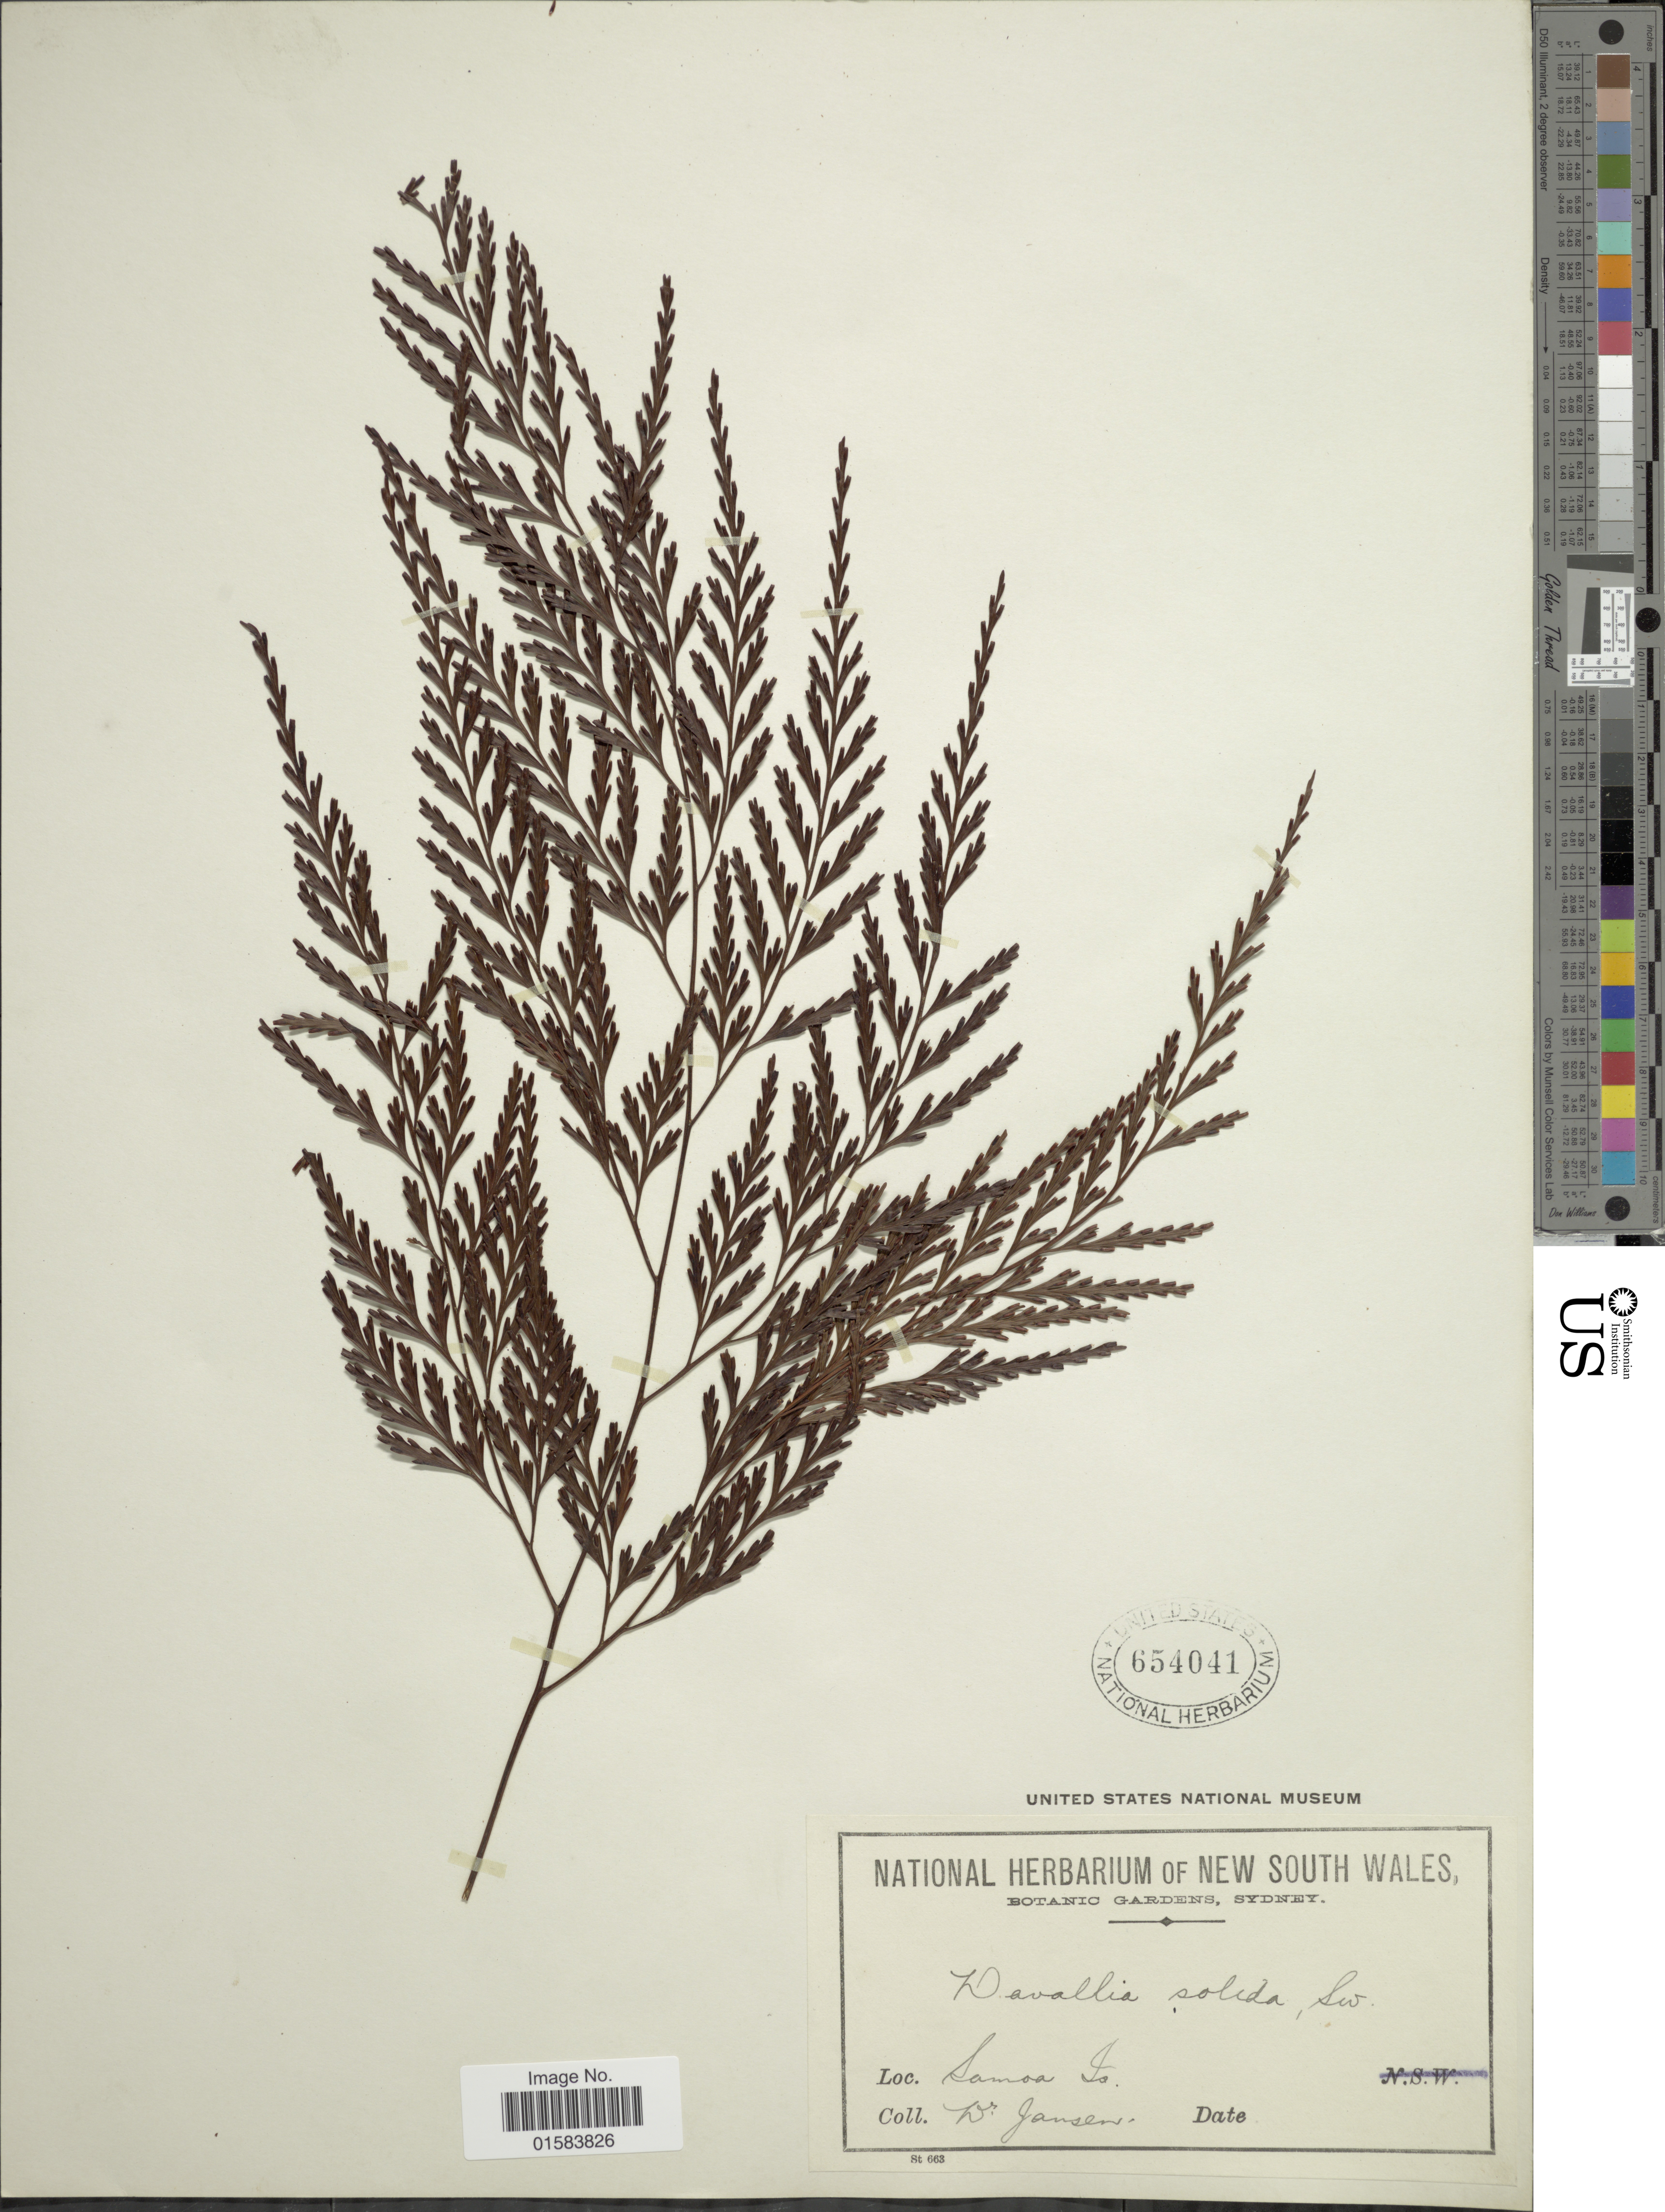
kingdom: Plantae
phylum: Tracheophyta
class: Polypodiopsida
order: Polypodiales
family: Davalliaceae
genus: Davallia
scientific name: Davallia solida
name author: (G. Forst.) Sw.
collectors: Jansen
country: Samoa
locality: Samoa Is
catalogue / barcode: US 654041